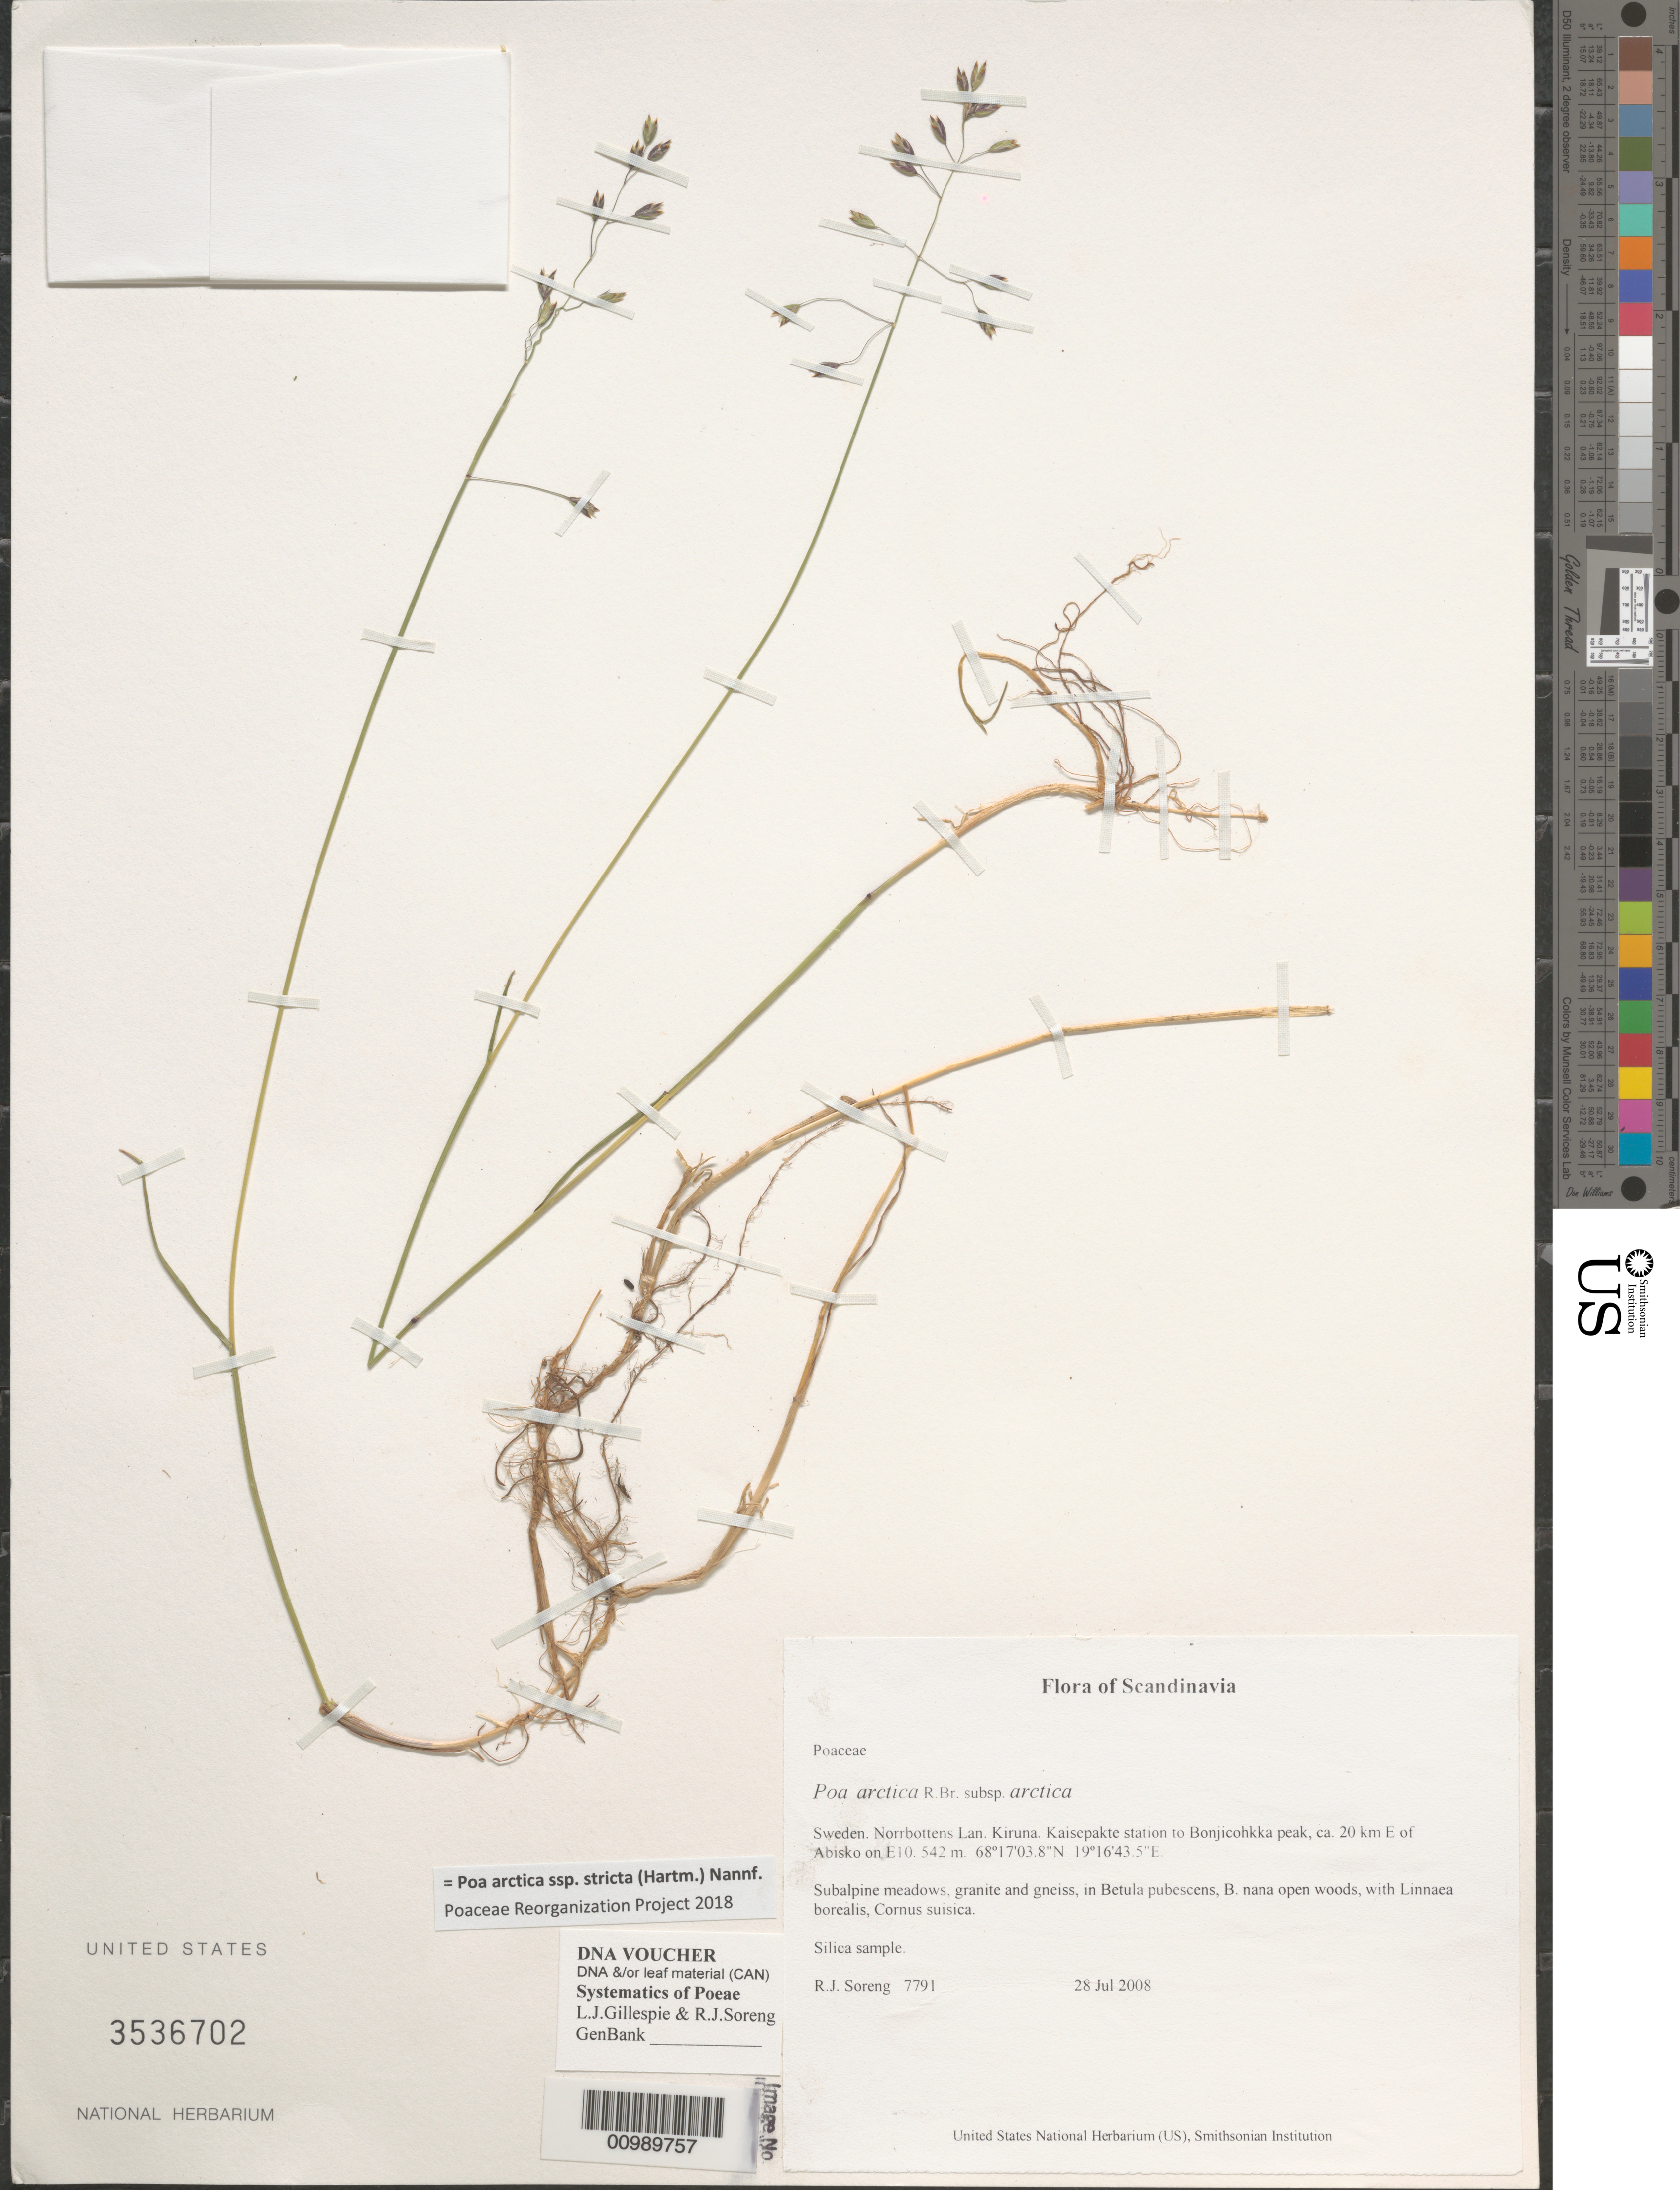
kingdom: Plantae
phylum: Tracheophyta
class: Liliopsida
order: Poales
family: Poaceae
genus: Poa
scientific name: Poa arctica subsp. stricta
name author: (Hartm.) Nannf.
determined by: Poaceae Reorganization Project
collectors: R. J. Soreng & N. L. Soreng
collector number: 7791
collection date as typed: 28 Jul 2008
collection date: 2008-07-28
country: Sweden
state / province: Norrbotten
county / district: Kiruna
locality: Kaisepakte station to Bonjicohkka peak, ca. 20 km E of Abisko on E10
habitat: Subalpine meadows, granite and gneiss, in Betula pubescens, B. nana open woods, with Linnaea borealis, Cornus suisica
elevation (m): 542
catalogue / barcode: US 3536702